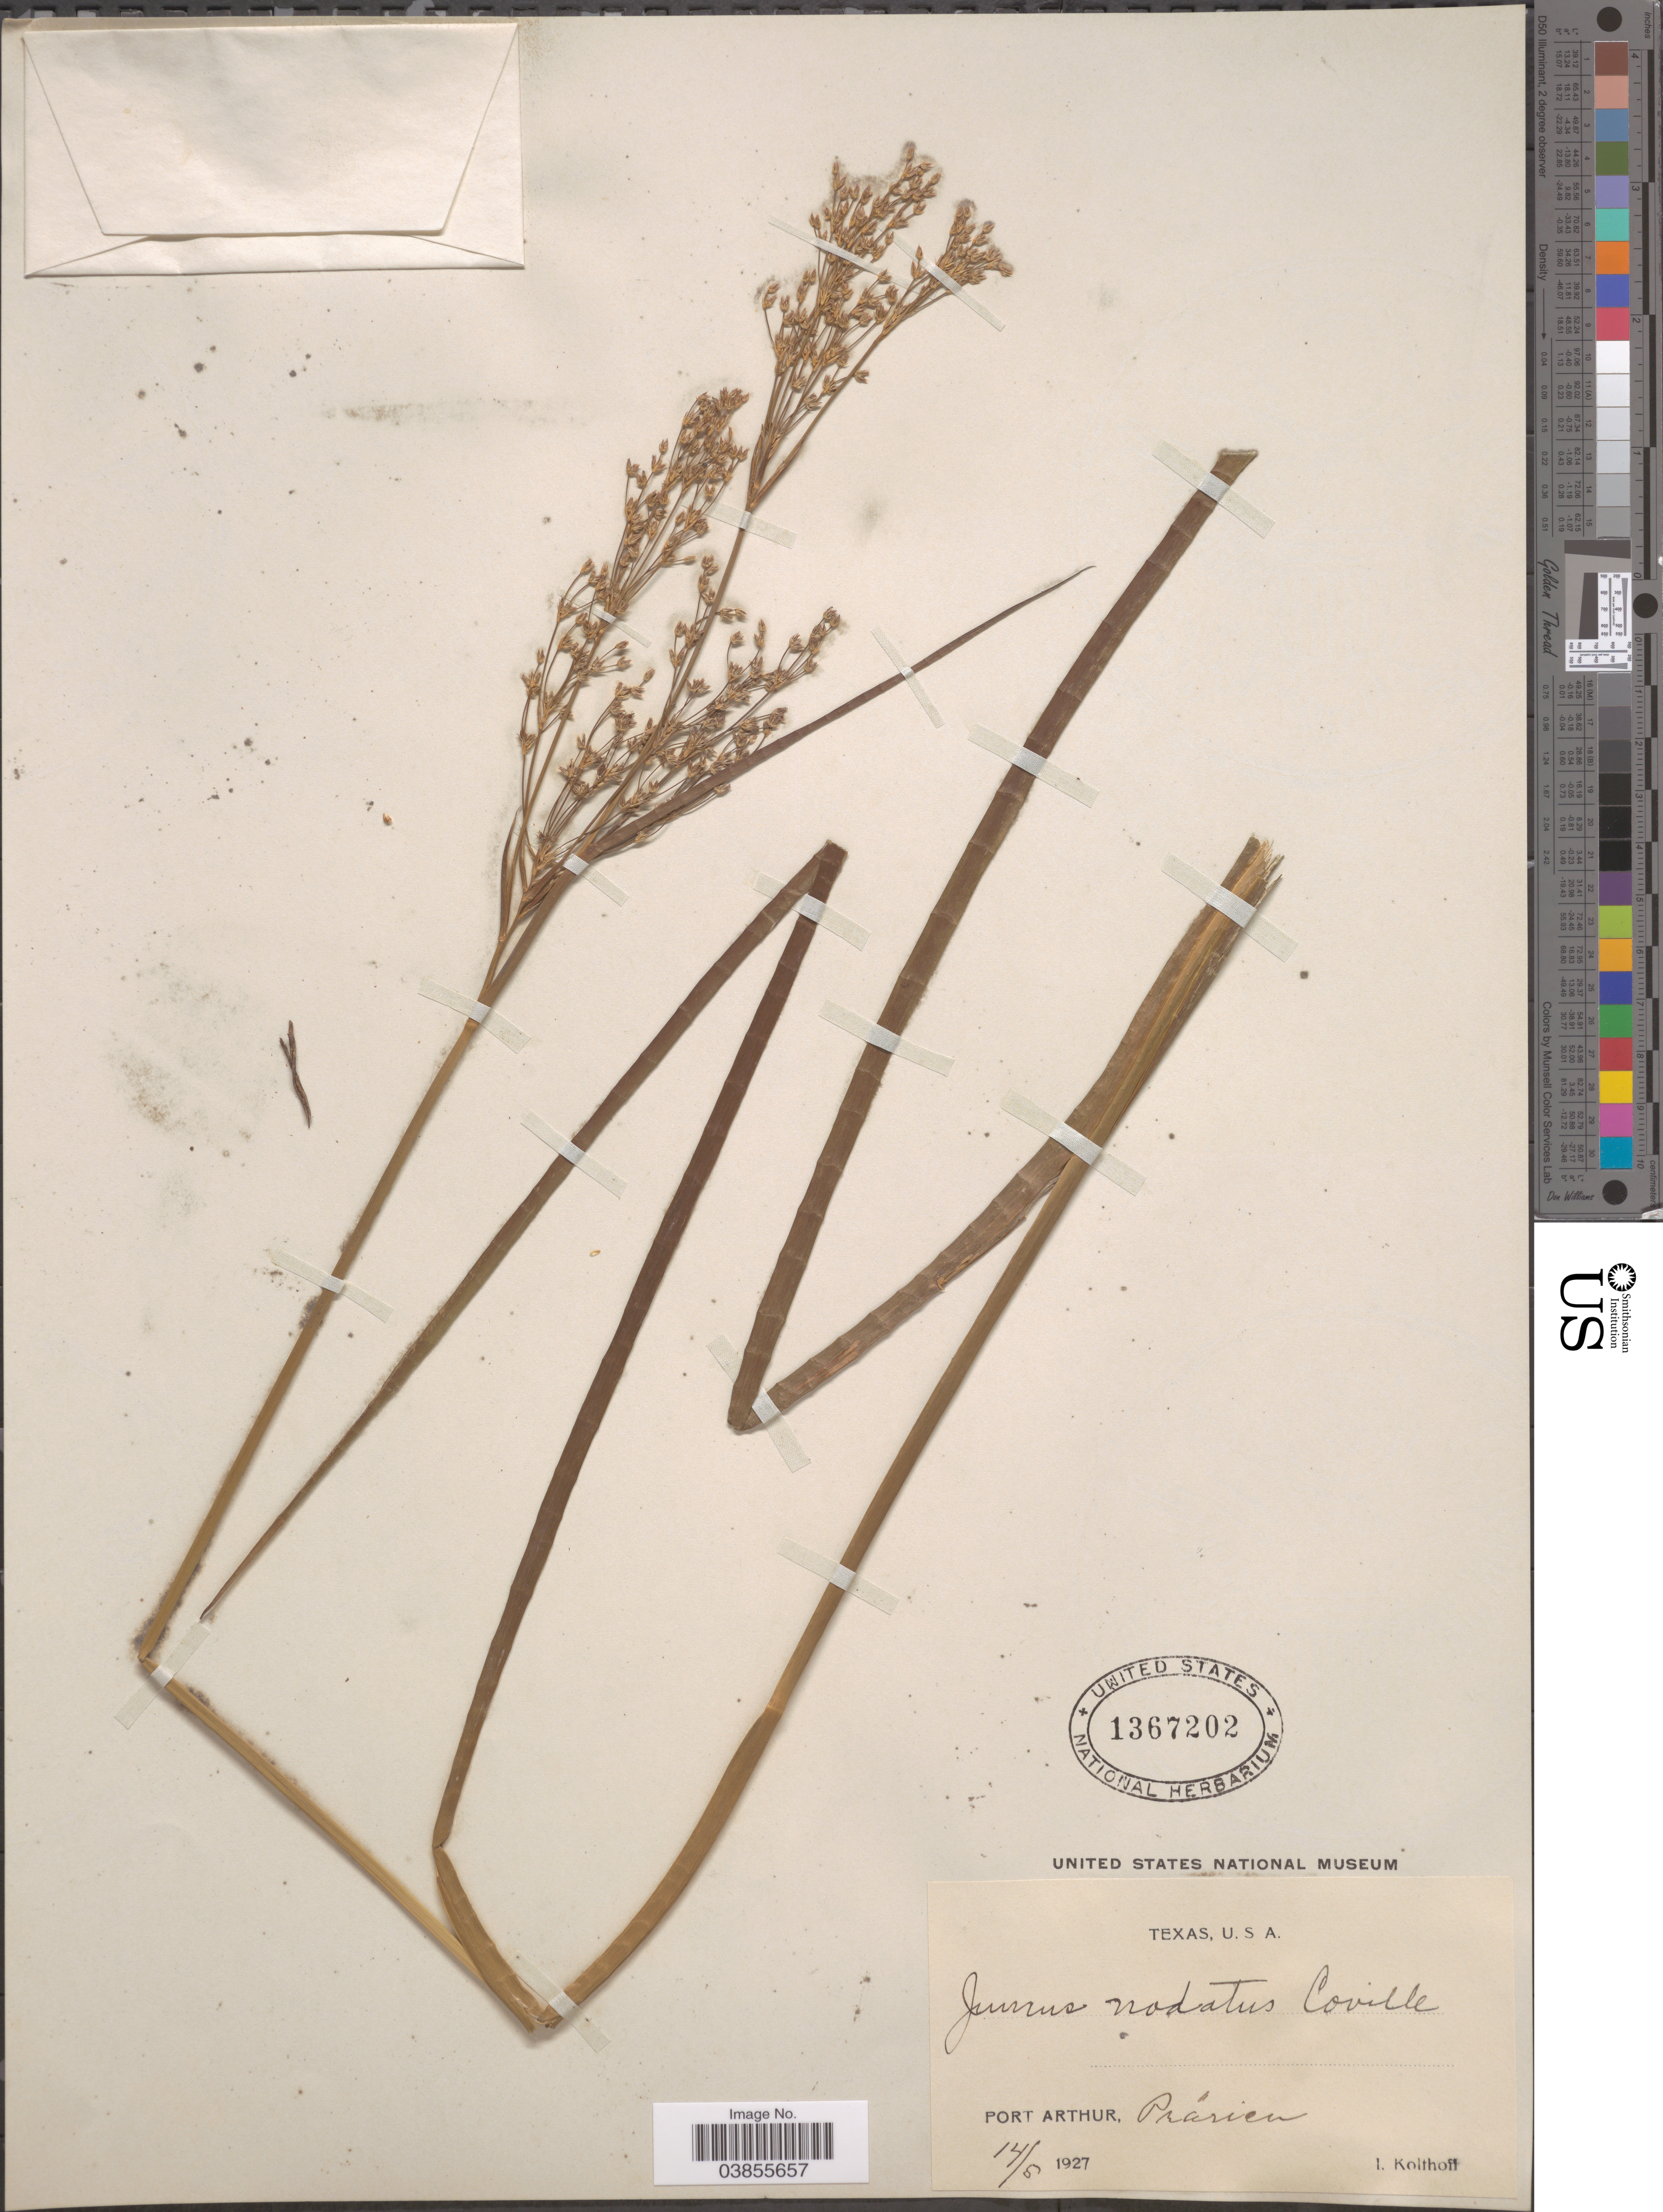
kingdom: Plantae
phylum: Tracheophyta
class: Liliopsida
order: Poales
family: Juncaceae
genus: Juncus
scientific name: Juncus nodatus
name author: Coville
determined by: Strong, Mark T., (BOT), Smithsonian Institution - National Museum of Natural History (UNITED STATES)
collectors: I. Kolthoff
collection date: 1927-05-14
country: United States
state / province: Texas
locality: Port Arthur, Prárien.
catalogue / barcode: US 1367202